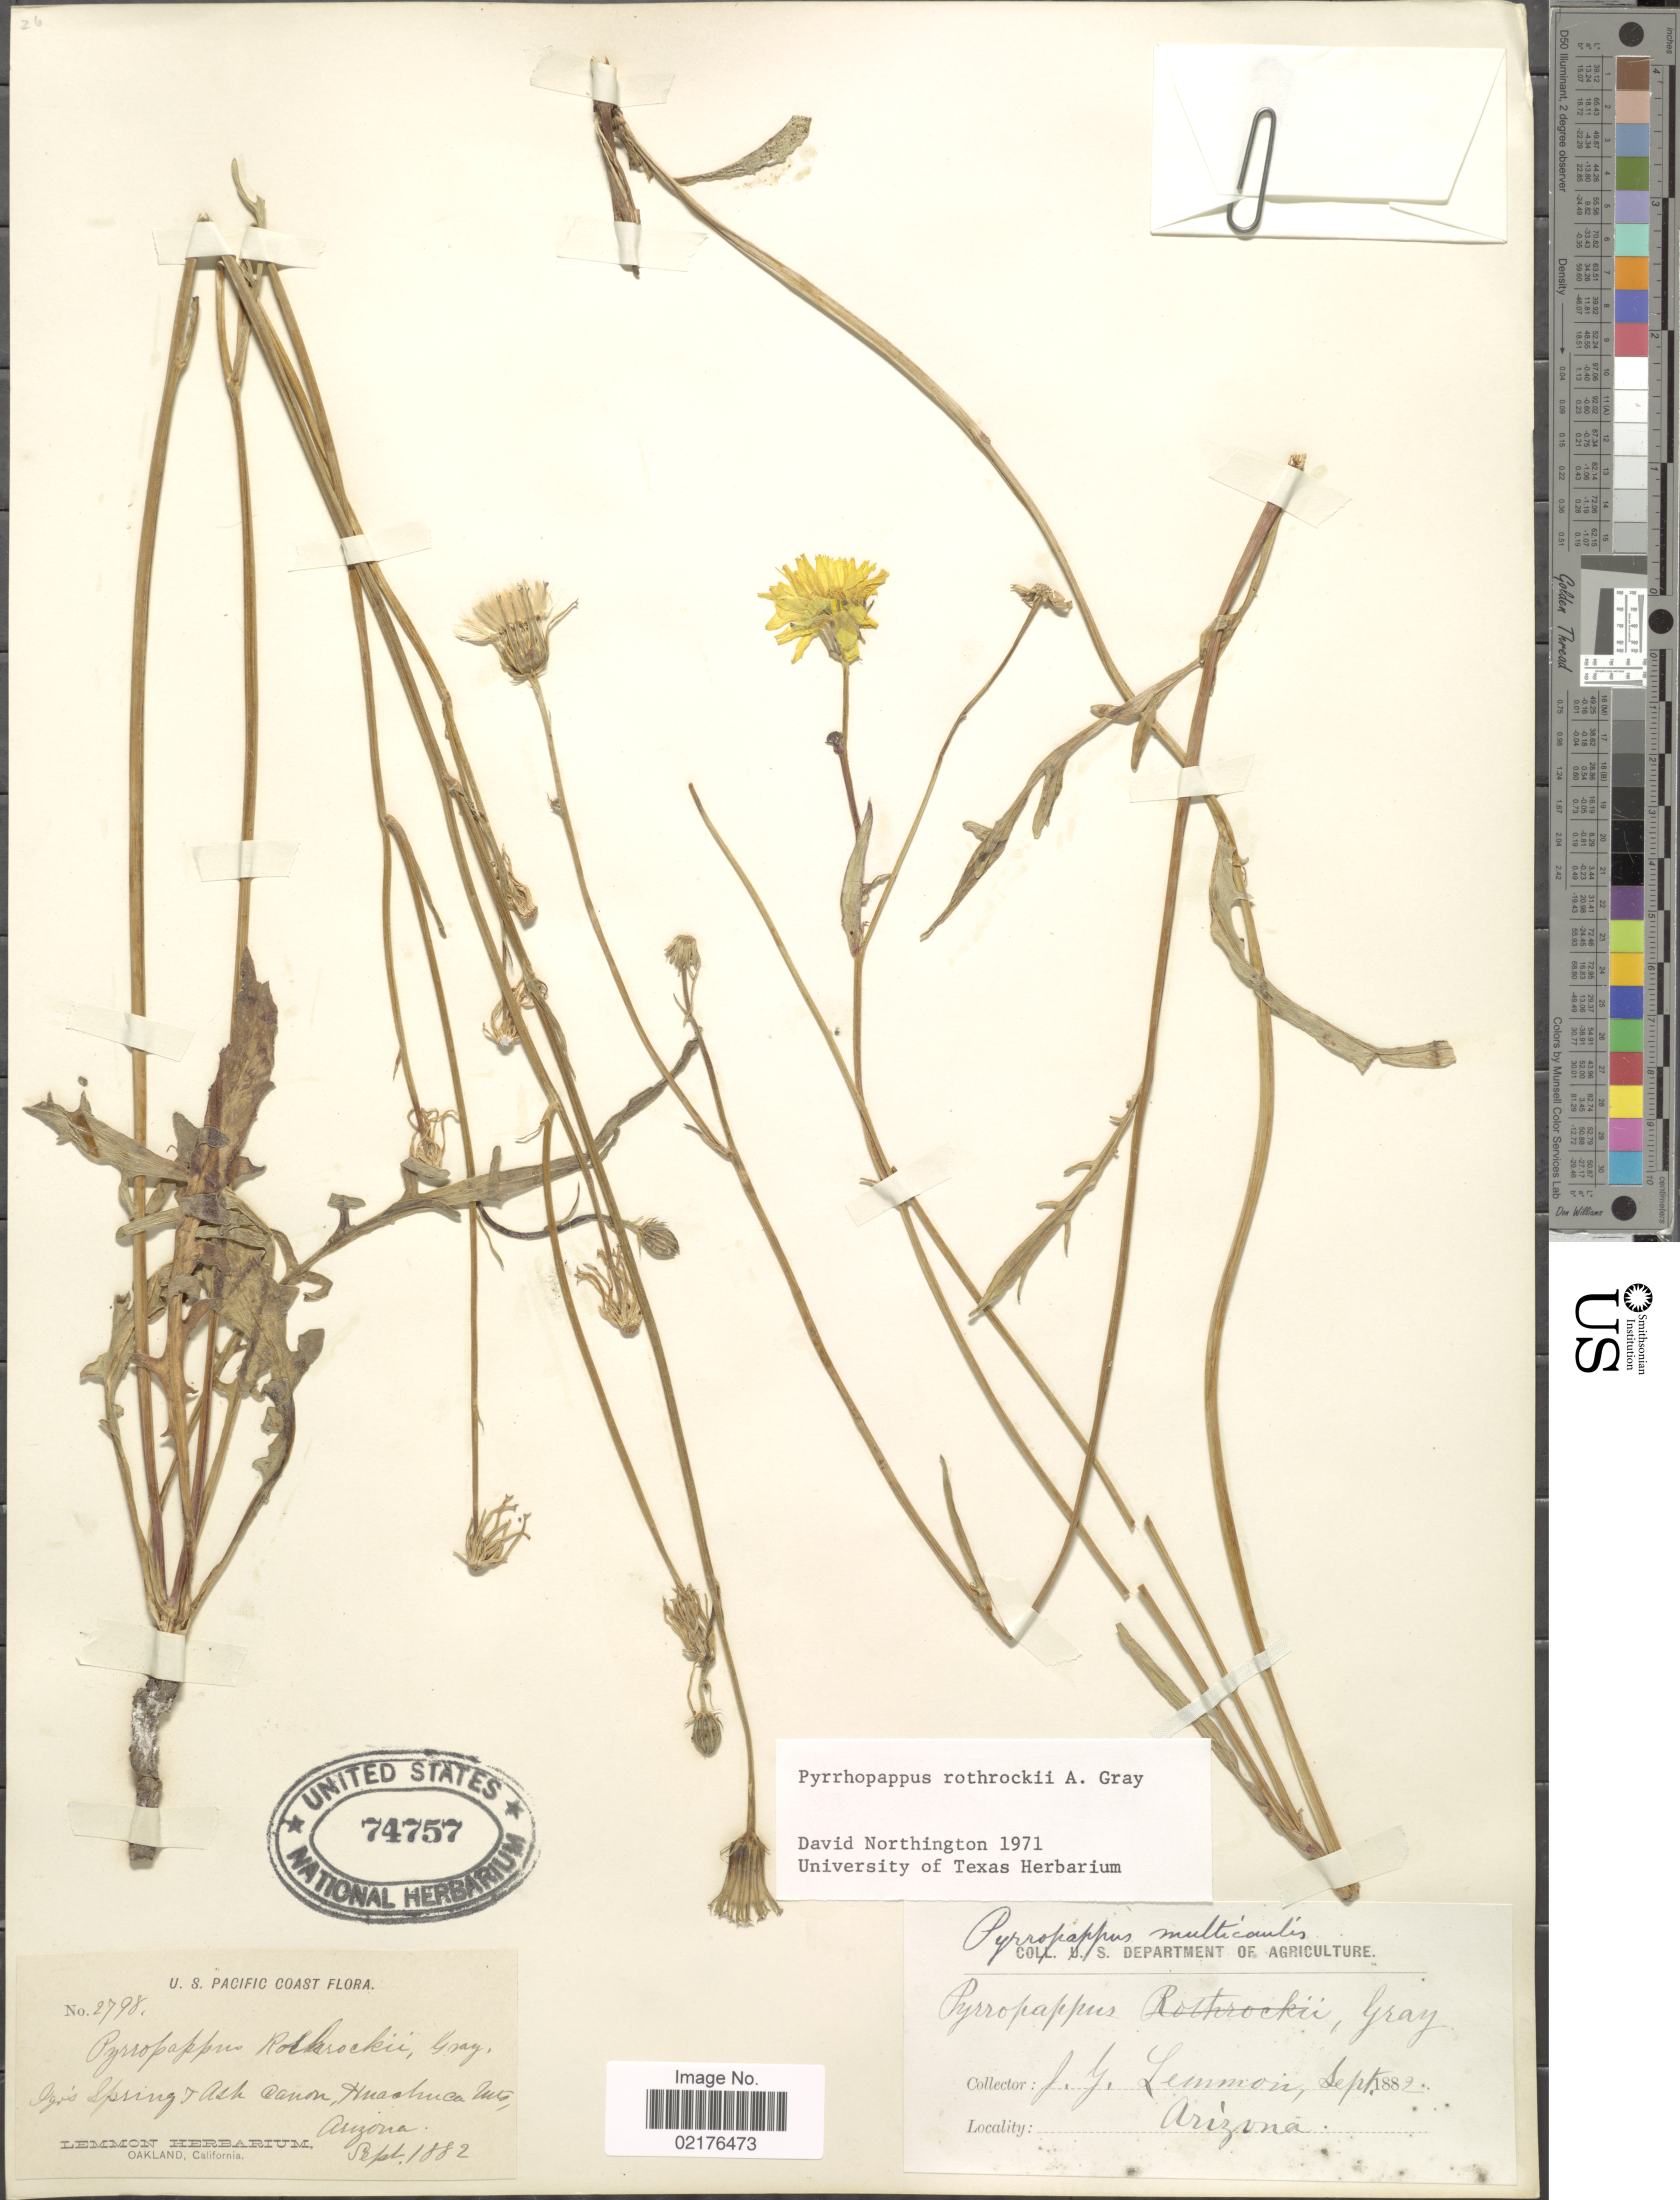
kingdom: Plantae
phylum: Tracheophyta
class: Magnoliopsida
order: Asterales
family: Asteraceae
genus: Pyrrhopappus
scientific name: Pyrrhopappus rothrockii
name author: A. Gray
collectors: J. Lemmon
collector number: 2798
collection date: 1882-09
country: United States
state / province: Arizona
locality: Igo's Spring and Ash Canon, Huachuca Mts.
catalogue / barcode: US 74757